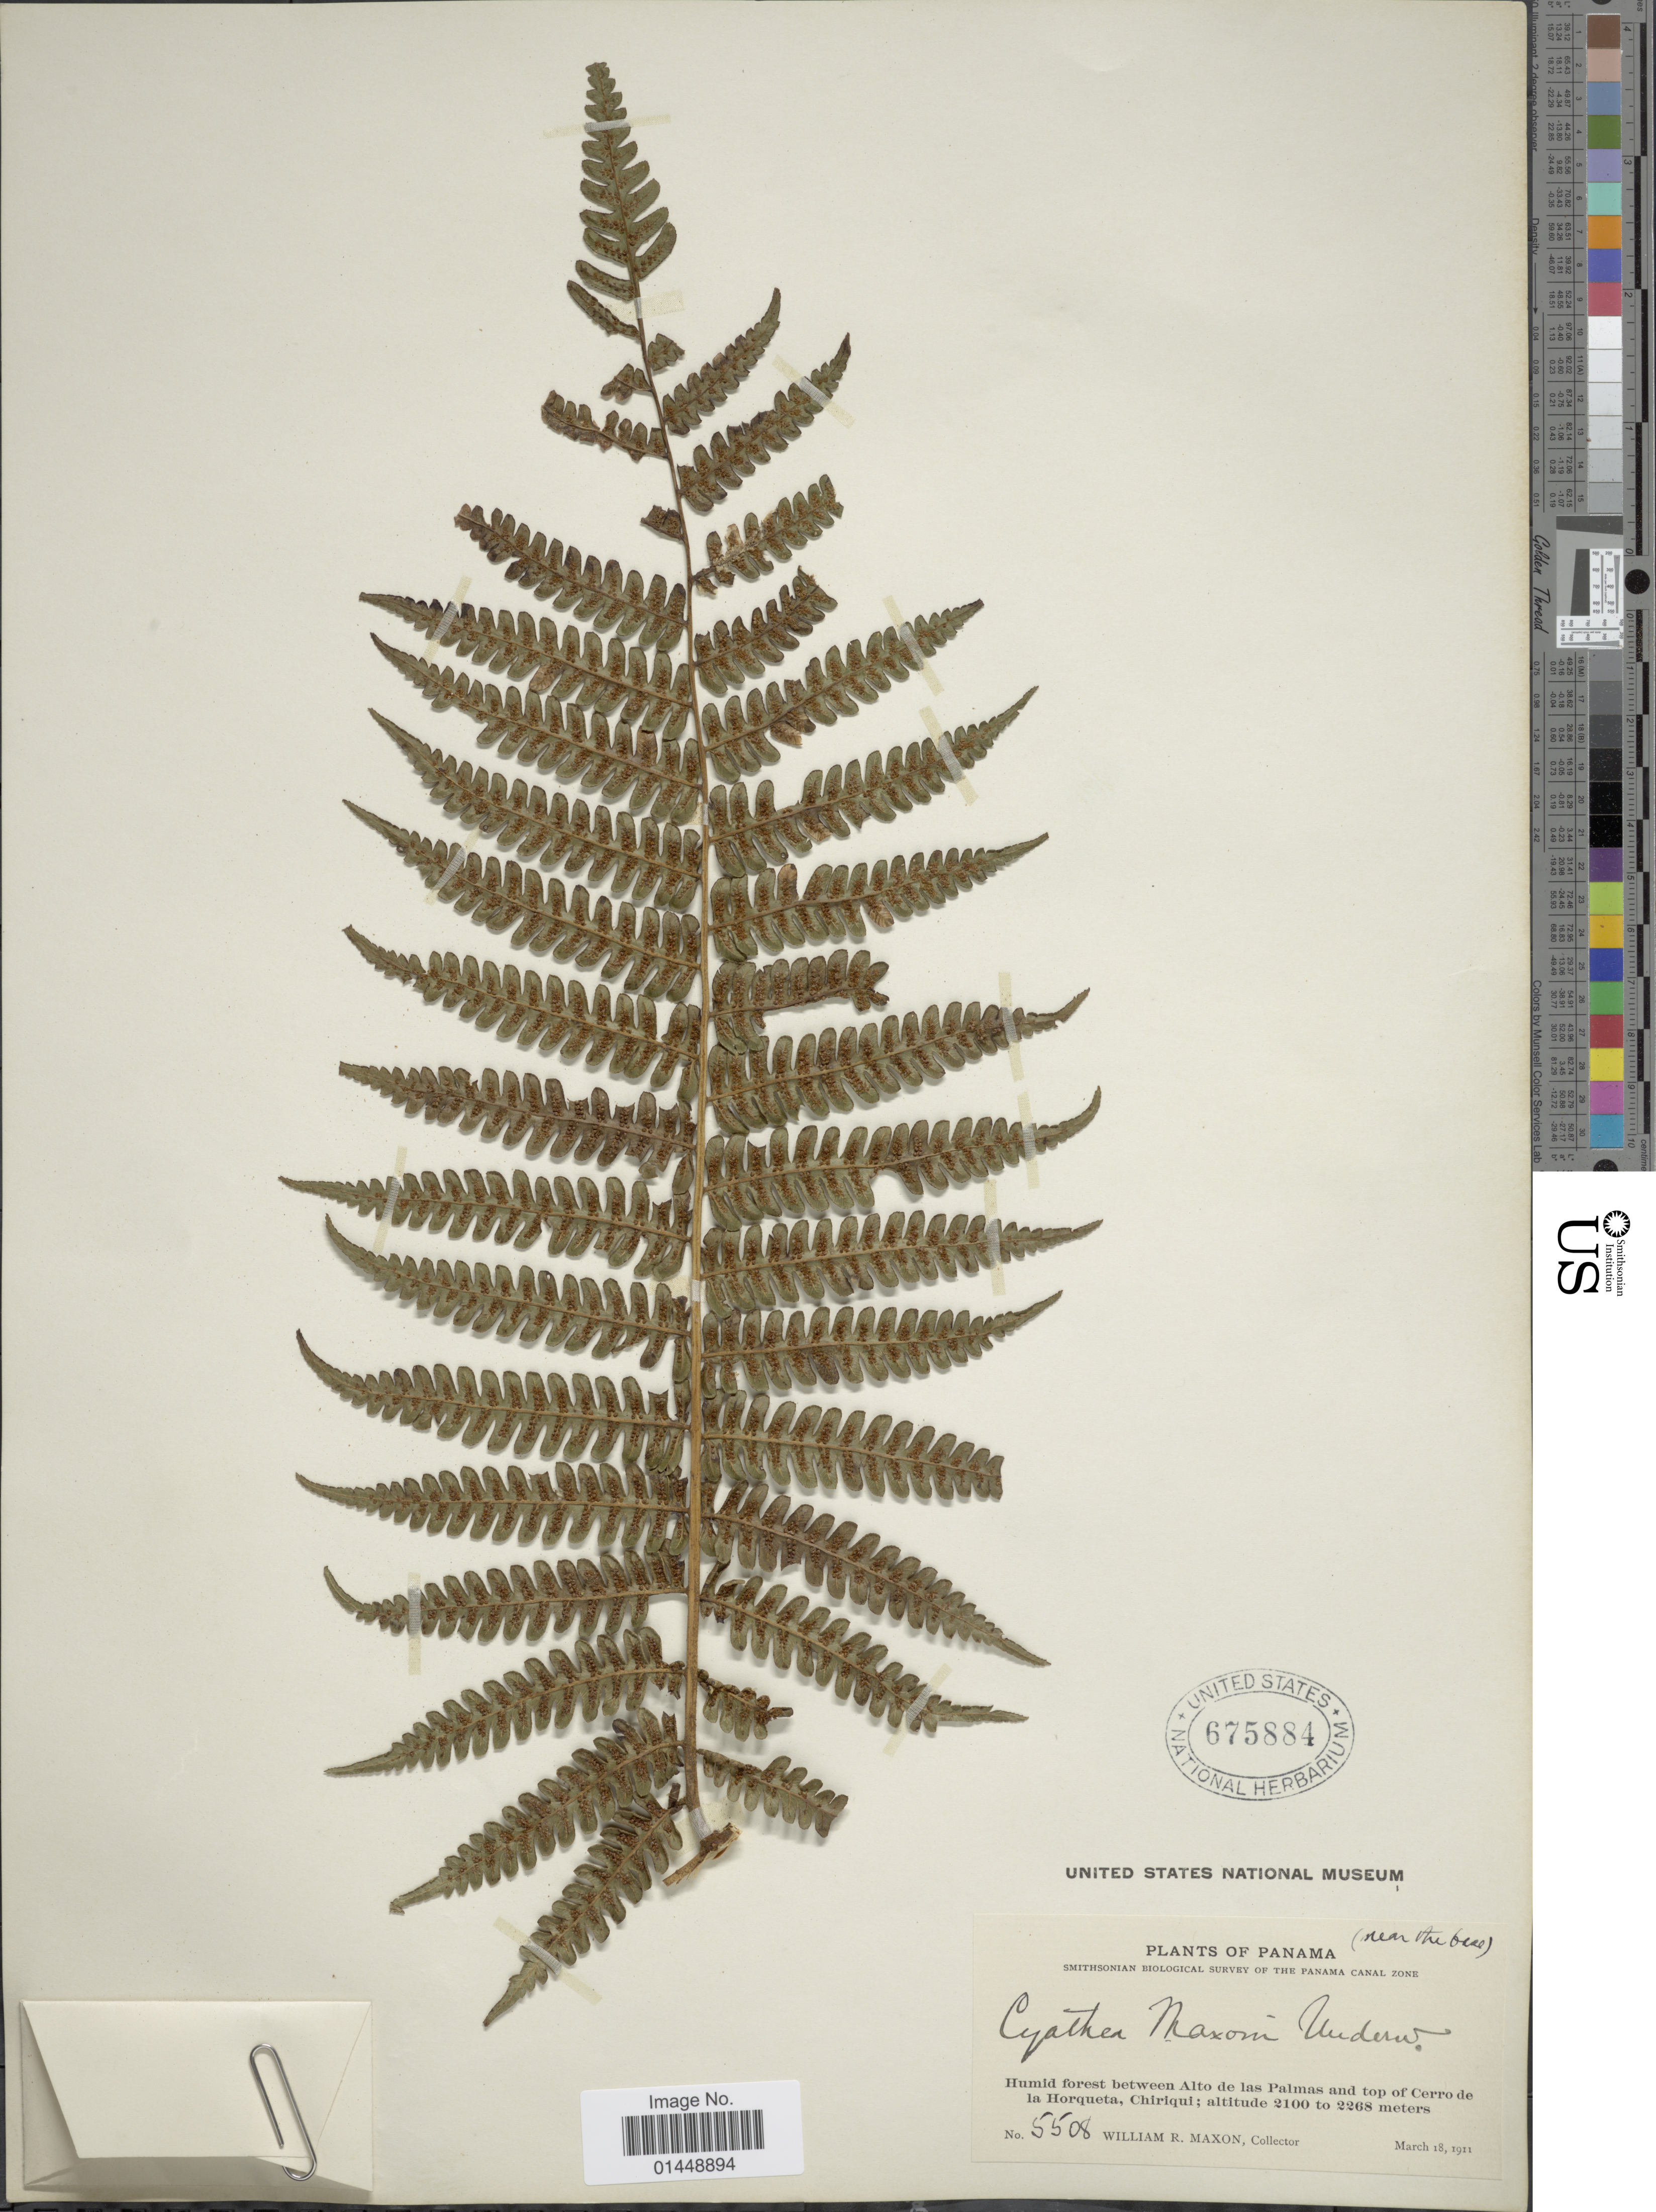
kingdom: Plantae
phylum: Tracheophyta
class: Polypodiopsida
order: Cyatheales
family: Cyatheaceae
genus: Cyathea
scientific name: Cyathea fulva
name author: (M. Martens & Galeotti) Fée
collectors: W. R. Maxon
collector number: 5508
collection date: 1911-03-18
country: Panama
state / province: Chiriqui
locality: Humid forest between Alto de las Palmas and top of Cerro de la Horqueta, Chiriqui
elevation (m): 2100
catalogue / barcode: US 675884